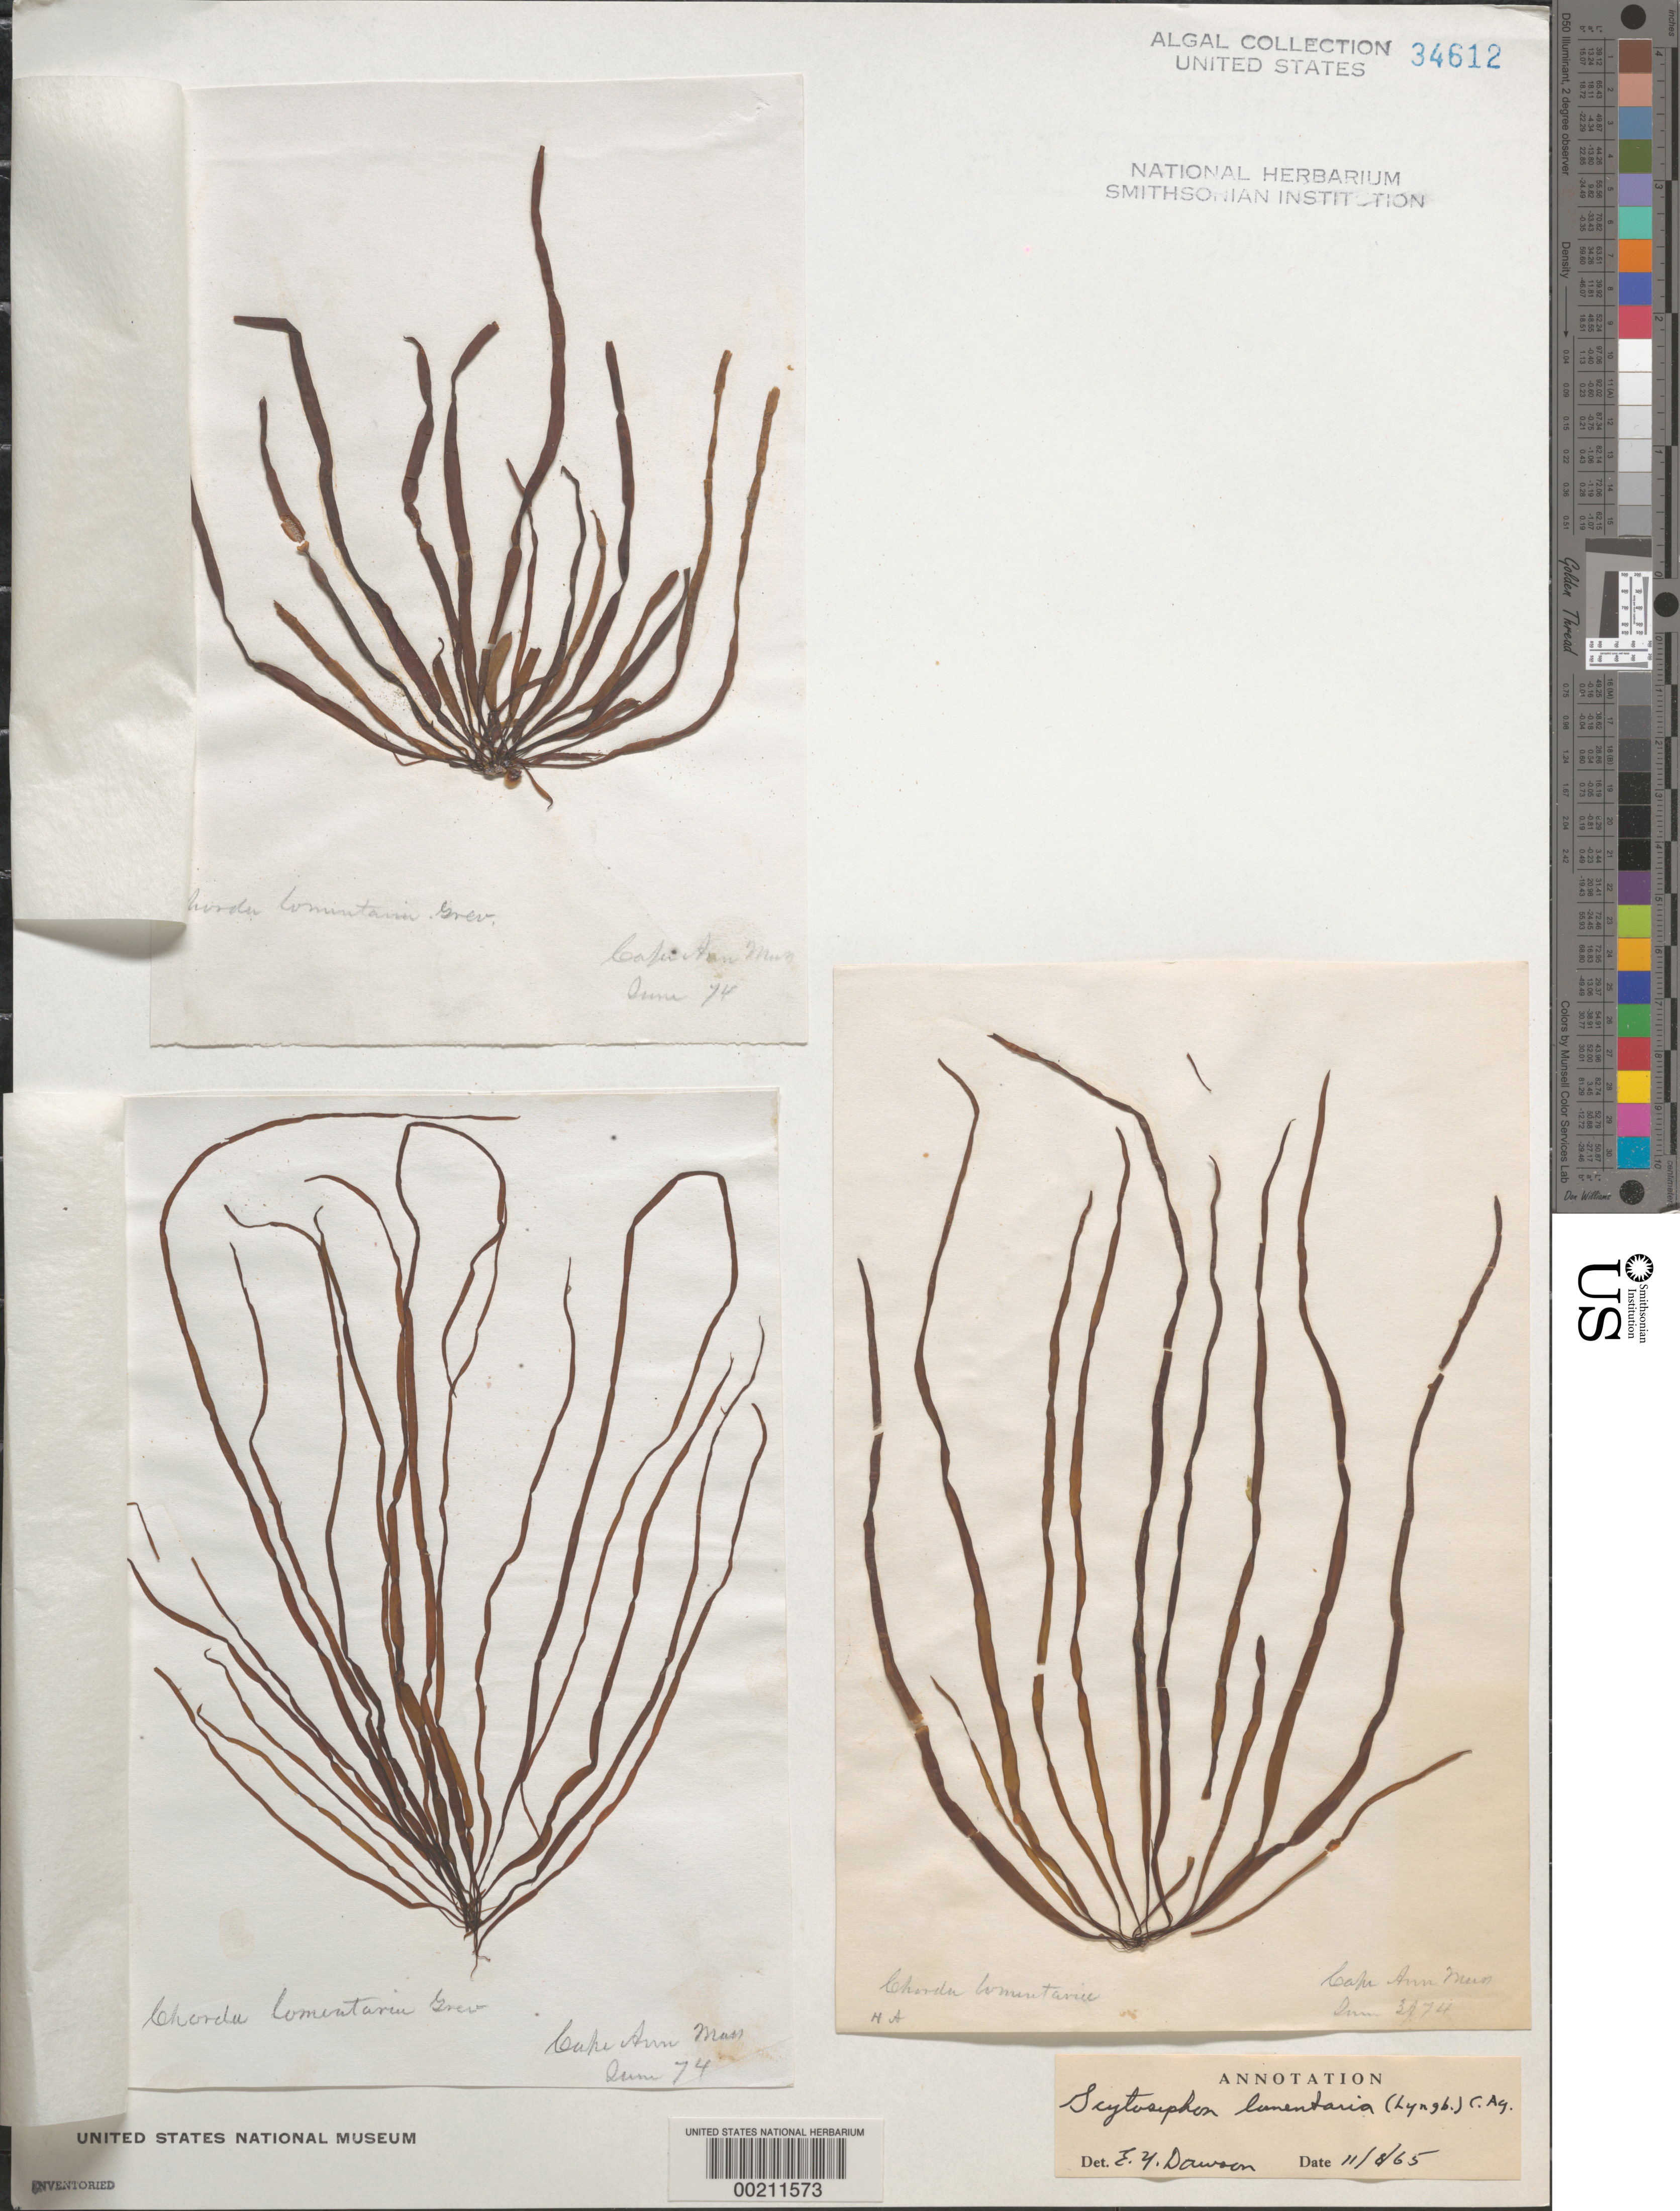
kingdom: Chromista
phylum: Ochrophyta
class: Phaeophyceae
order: Scytosiphonales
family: Scytosiphonaceae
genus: Scytosiphon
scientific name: Scytosiphon lomentaria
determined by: Dawson, E. Y.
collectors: H. Averill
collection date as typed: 03 Jun 1874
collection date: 1874-06-03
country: United States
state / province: Massachusetts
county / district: Essex County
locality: Cape Ann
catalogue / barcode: US 34612